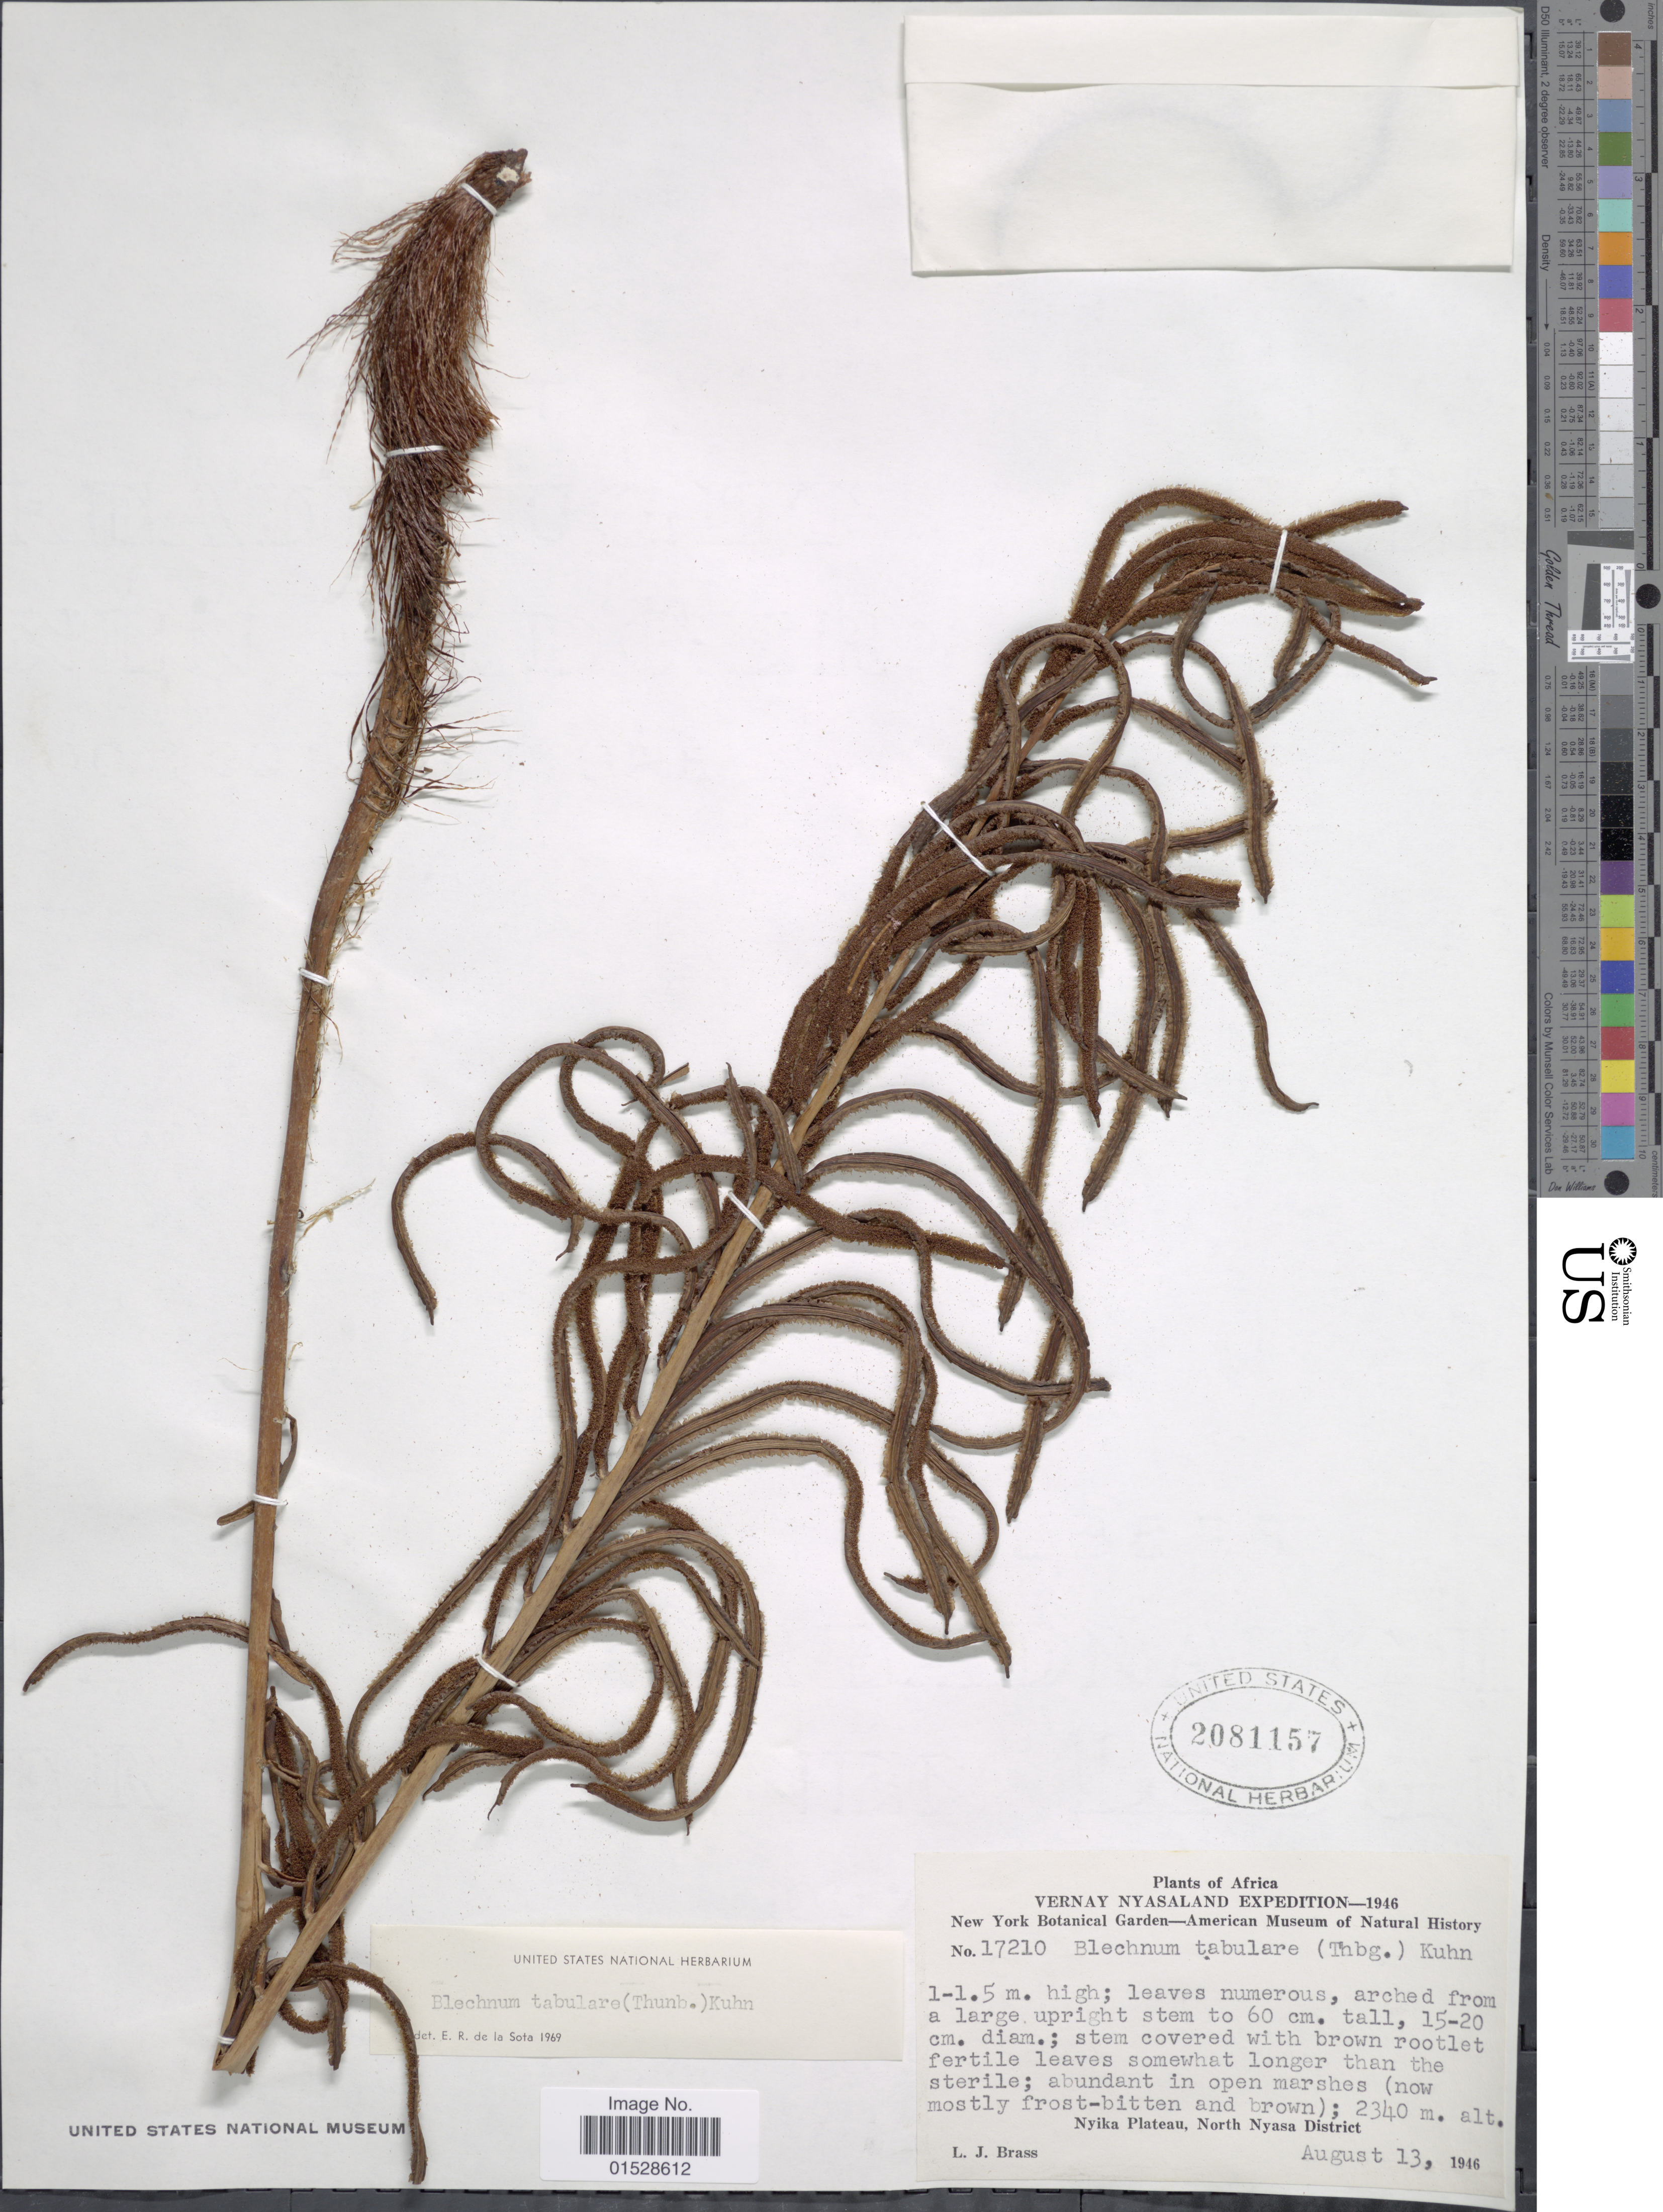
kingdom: Plantae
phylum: Tracheophyta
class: Polypodiopsida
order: Polypodiales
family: Blechnaceae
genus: Blechnum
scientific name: Blechnum tabulare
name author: (Thunb.) Kuhn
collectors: L. J. Brass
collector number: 17210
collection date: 1946-08-13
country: Malawi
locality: Africa, Vernay Nyasaland, Nyika Plateau, North Nyasa District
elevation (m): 2340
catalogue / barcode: US 2081157